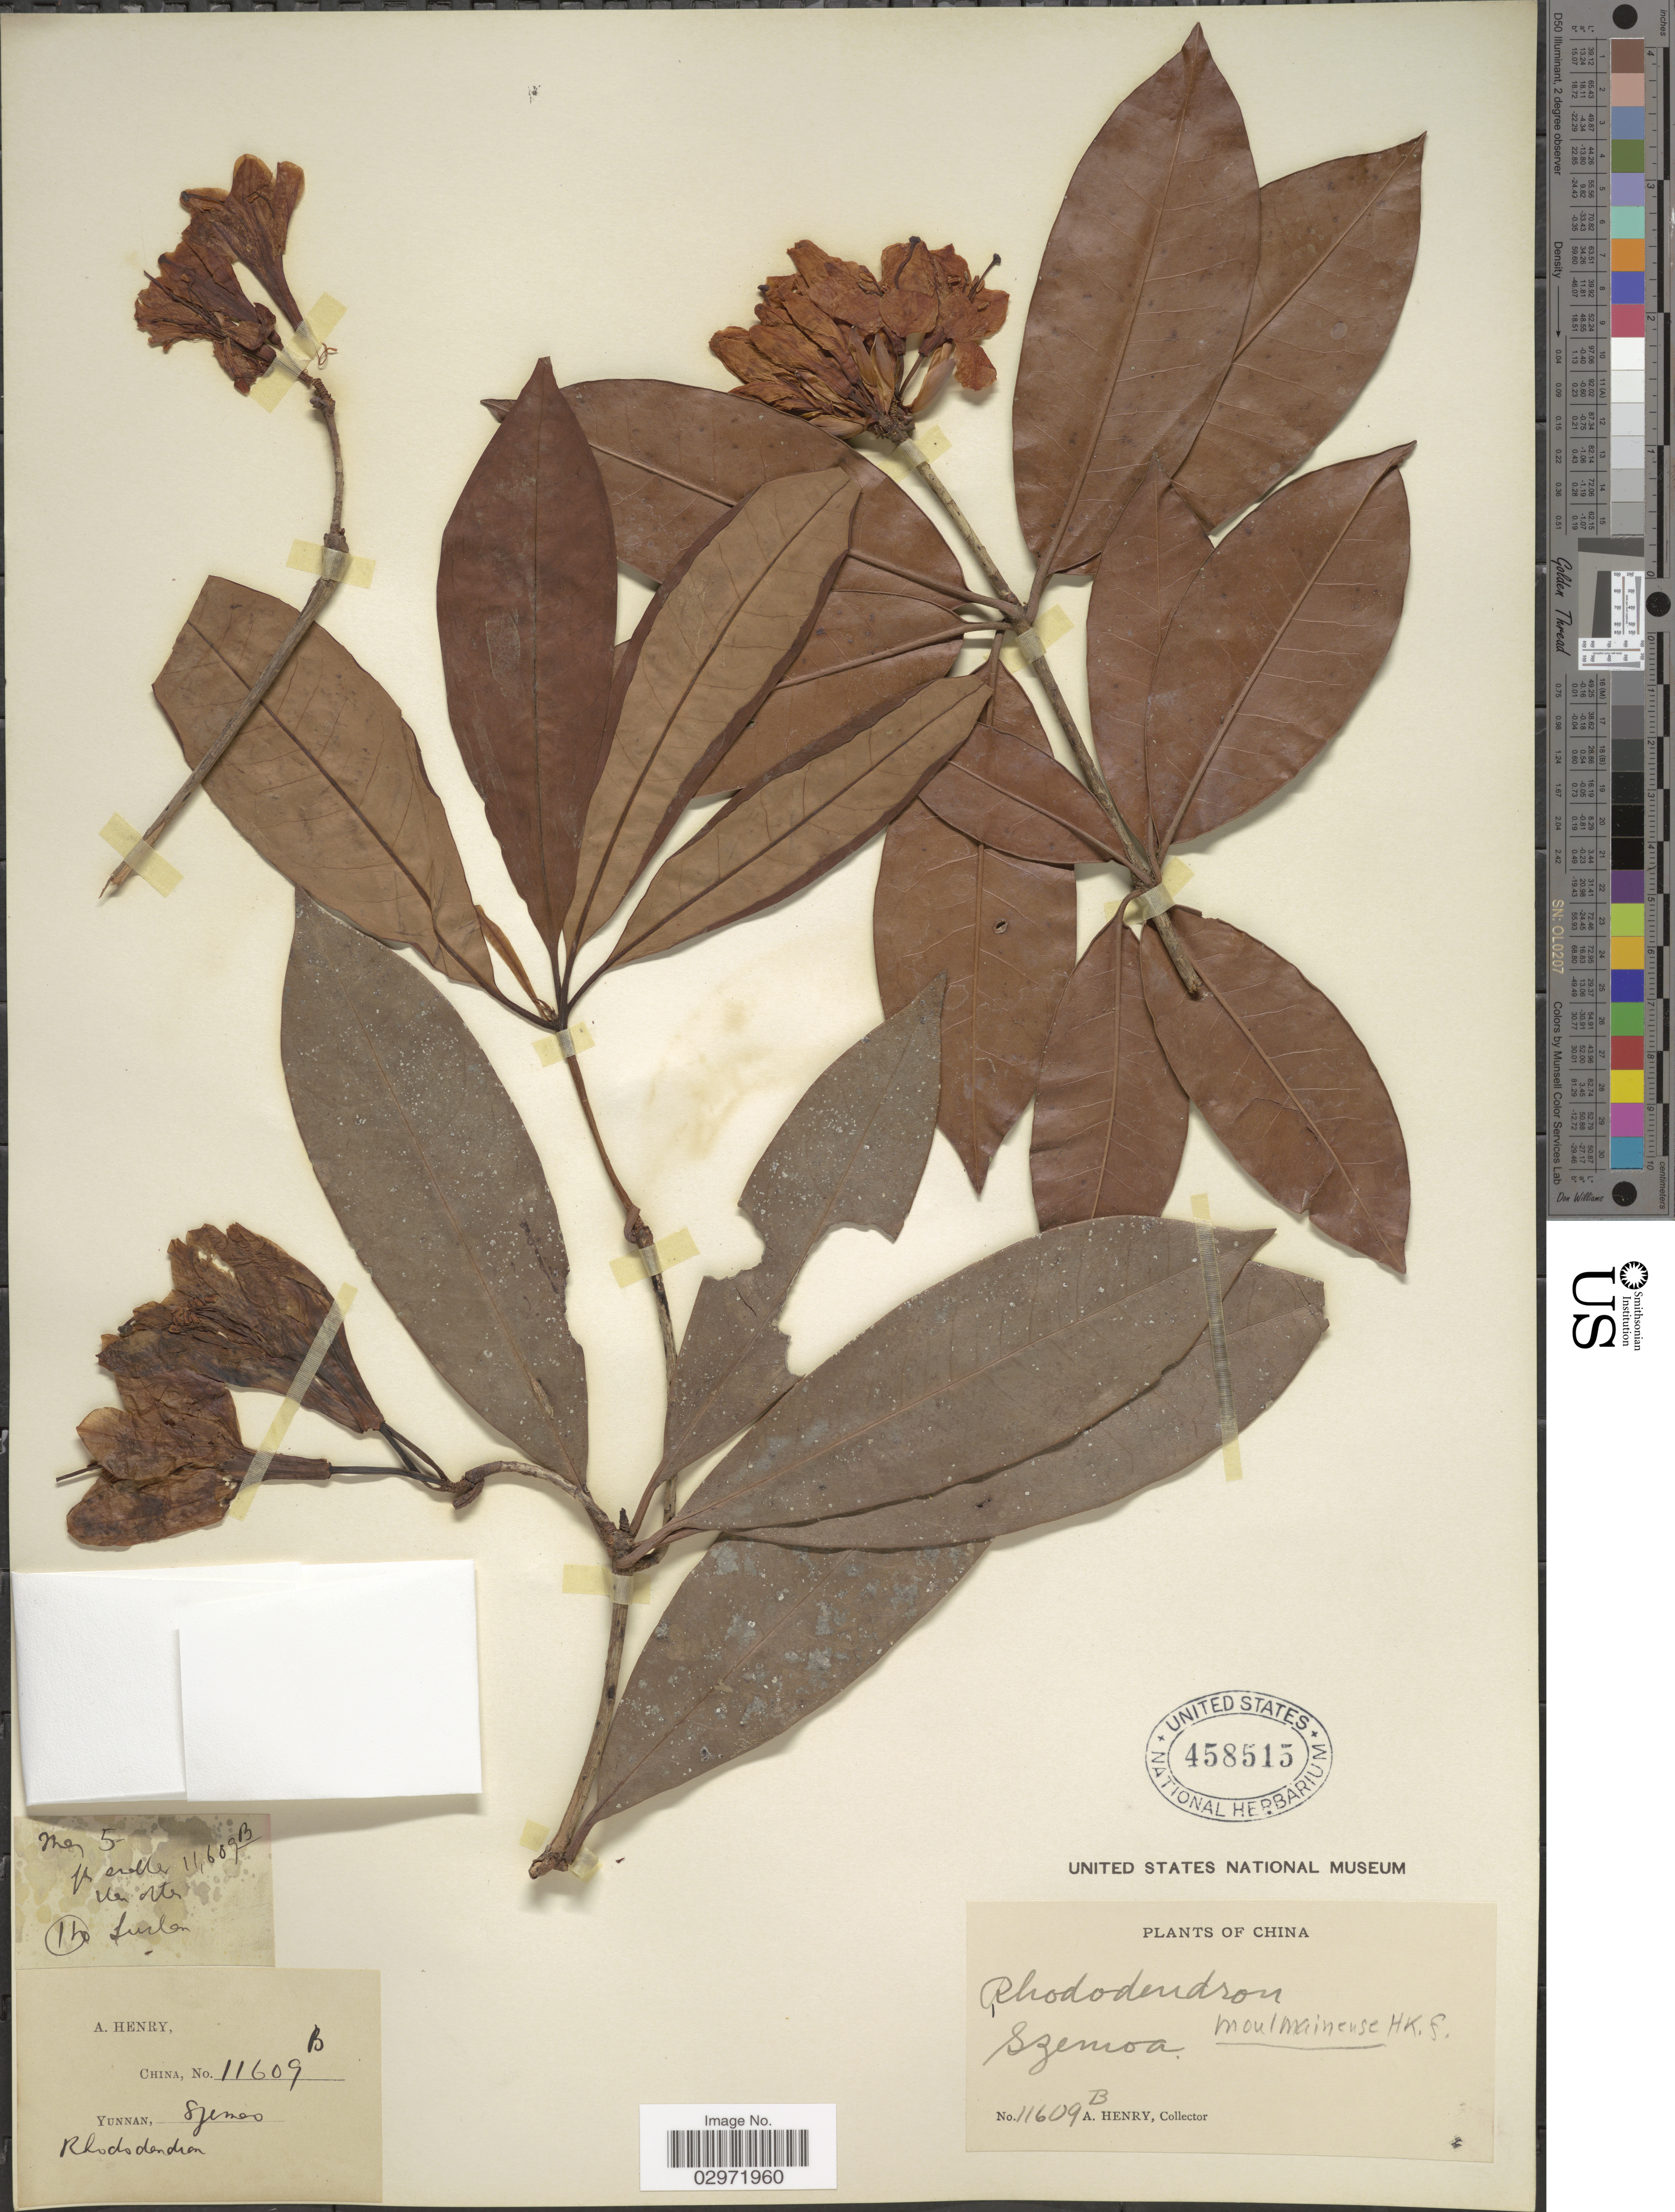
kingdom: Plantae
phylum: Tracheophyta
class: Magnoliopsida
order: Ericales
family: Ericaceae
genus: Rhododendron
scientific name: Rhododendron moulmainense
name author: Hook.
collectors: A. Henry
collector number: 11609 B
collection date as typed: Transcribed d/m/y: /5/5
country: China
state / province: Yunnan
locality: Szemoa.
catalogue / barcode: US 458515